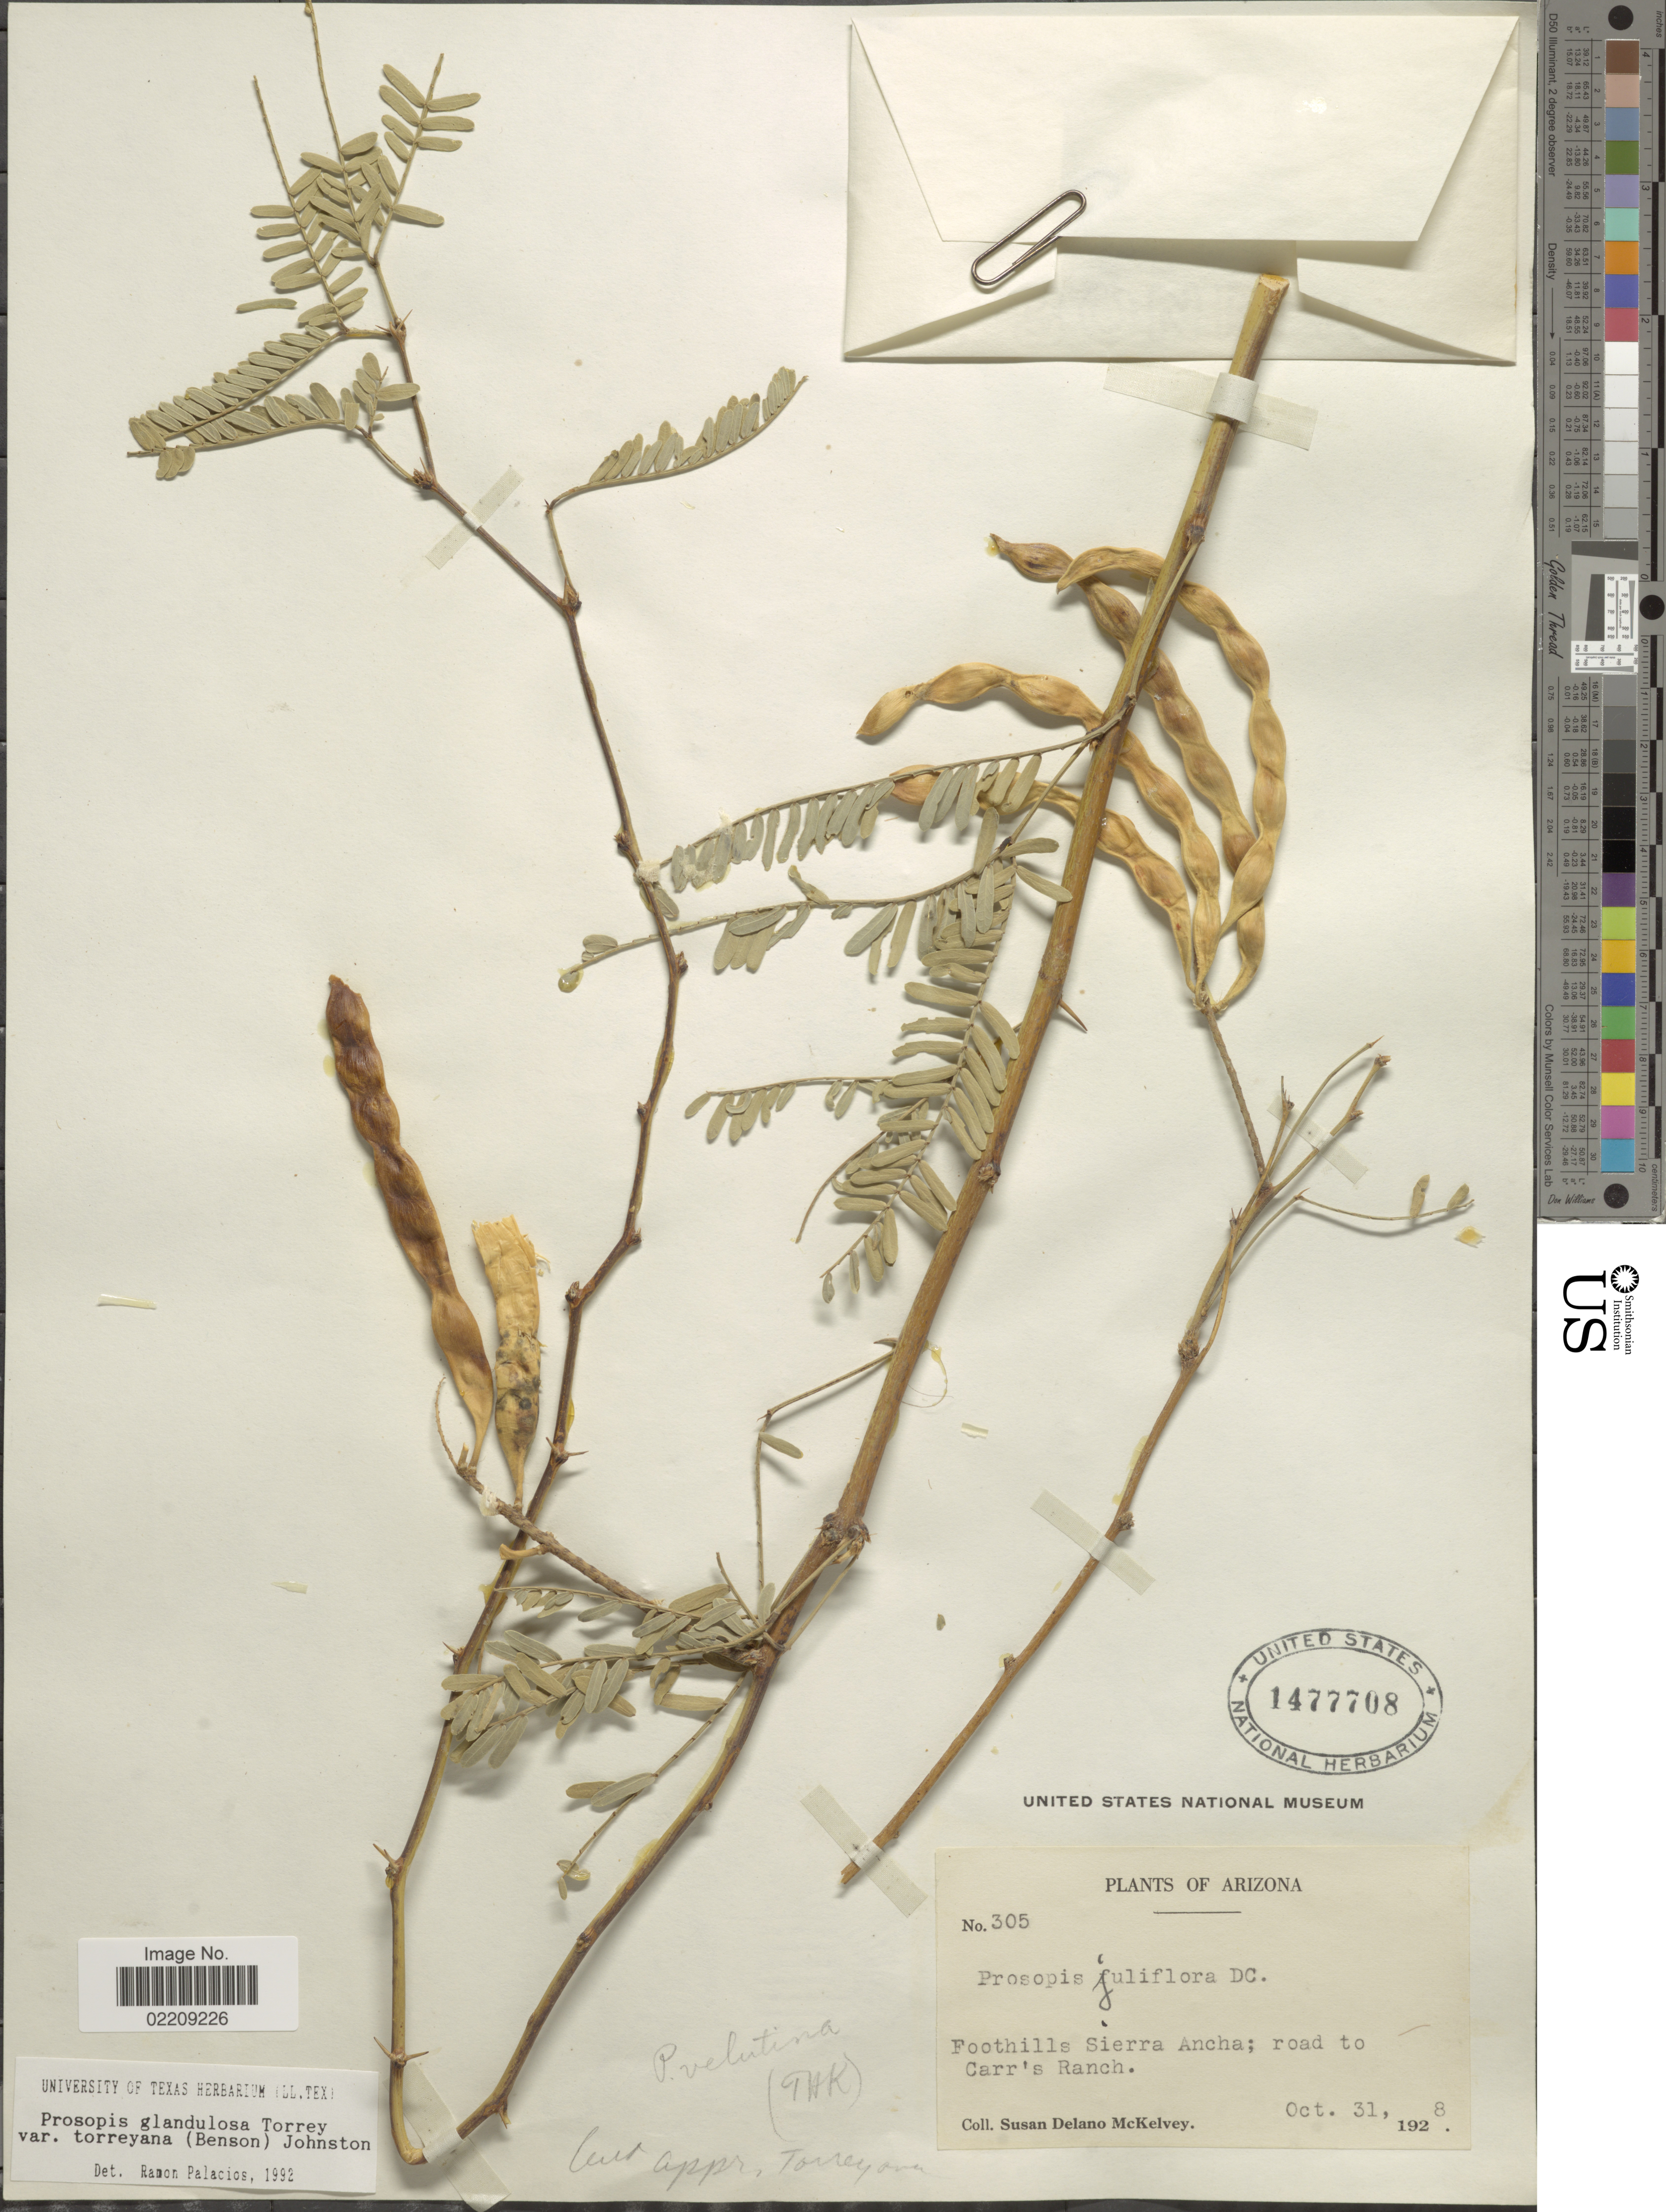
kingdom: Plantae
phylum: Tracheophyta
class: Magnoliopsida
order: Fabales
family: Fabaceae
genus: Neltuma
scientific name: Neltuma odorata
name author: (Torr. & Frém.) C. E. Hughes & G.P. Lewis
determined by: Strong, Mark T., (BOT), Smithsonian Institution - National Museum of Natural History (UNITED STATES)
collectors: S. A. McKelvey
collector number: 305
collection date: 1928-10-31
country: United States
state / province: Arizona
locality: Foothills Sierra Ancha; road to Carr's Ranch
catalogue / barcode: US 1477708